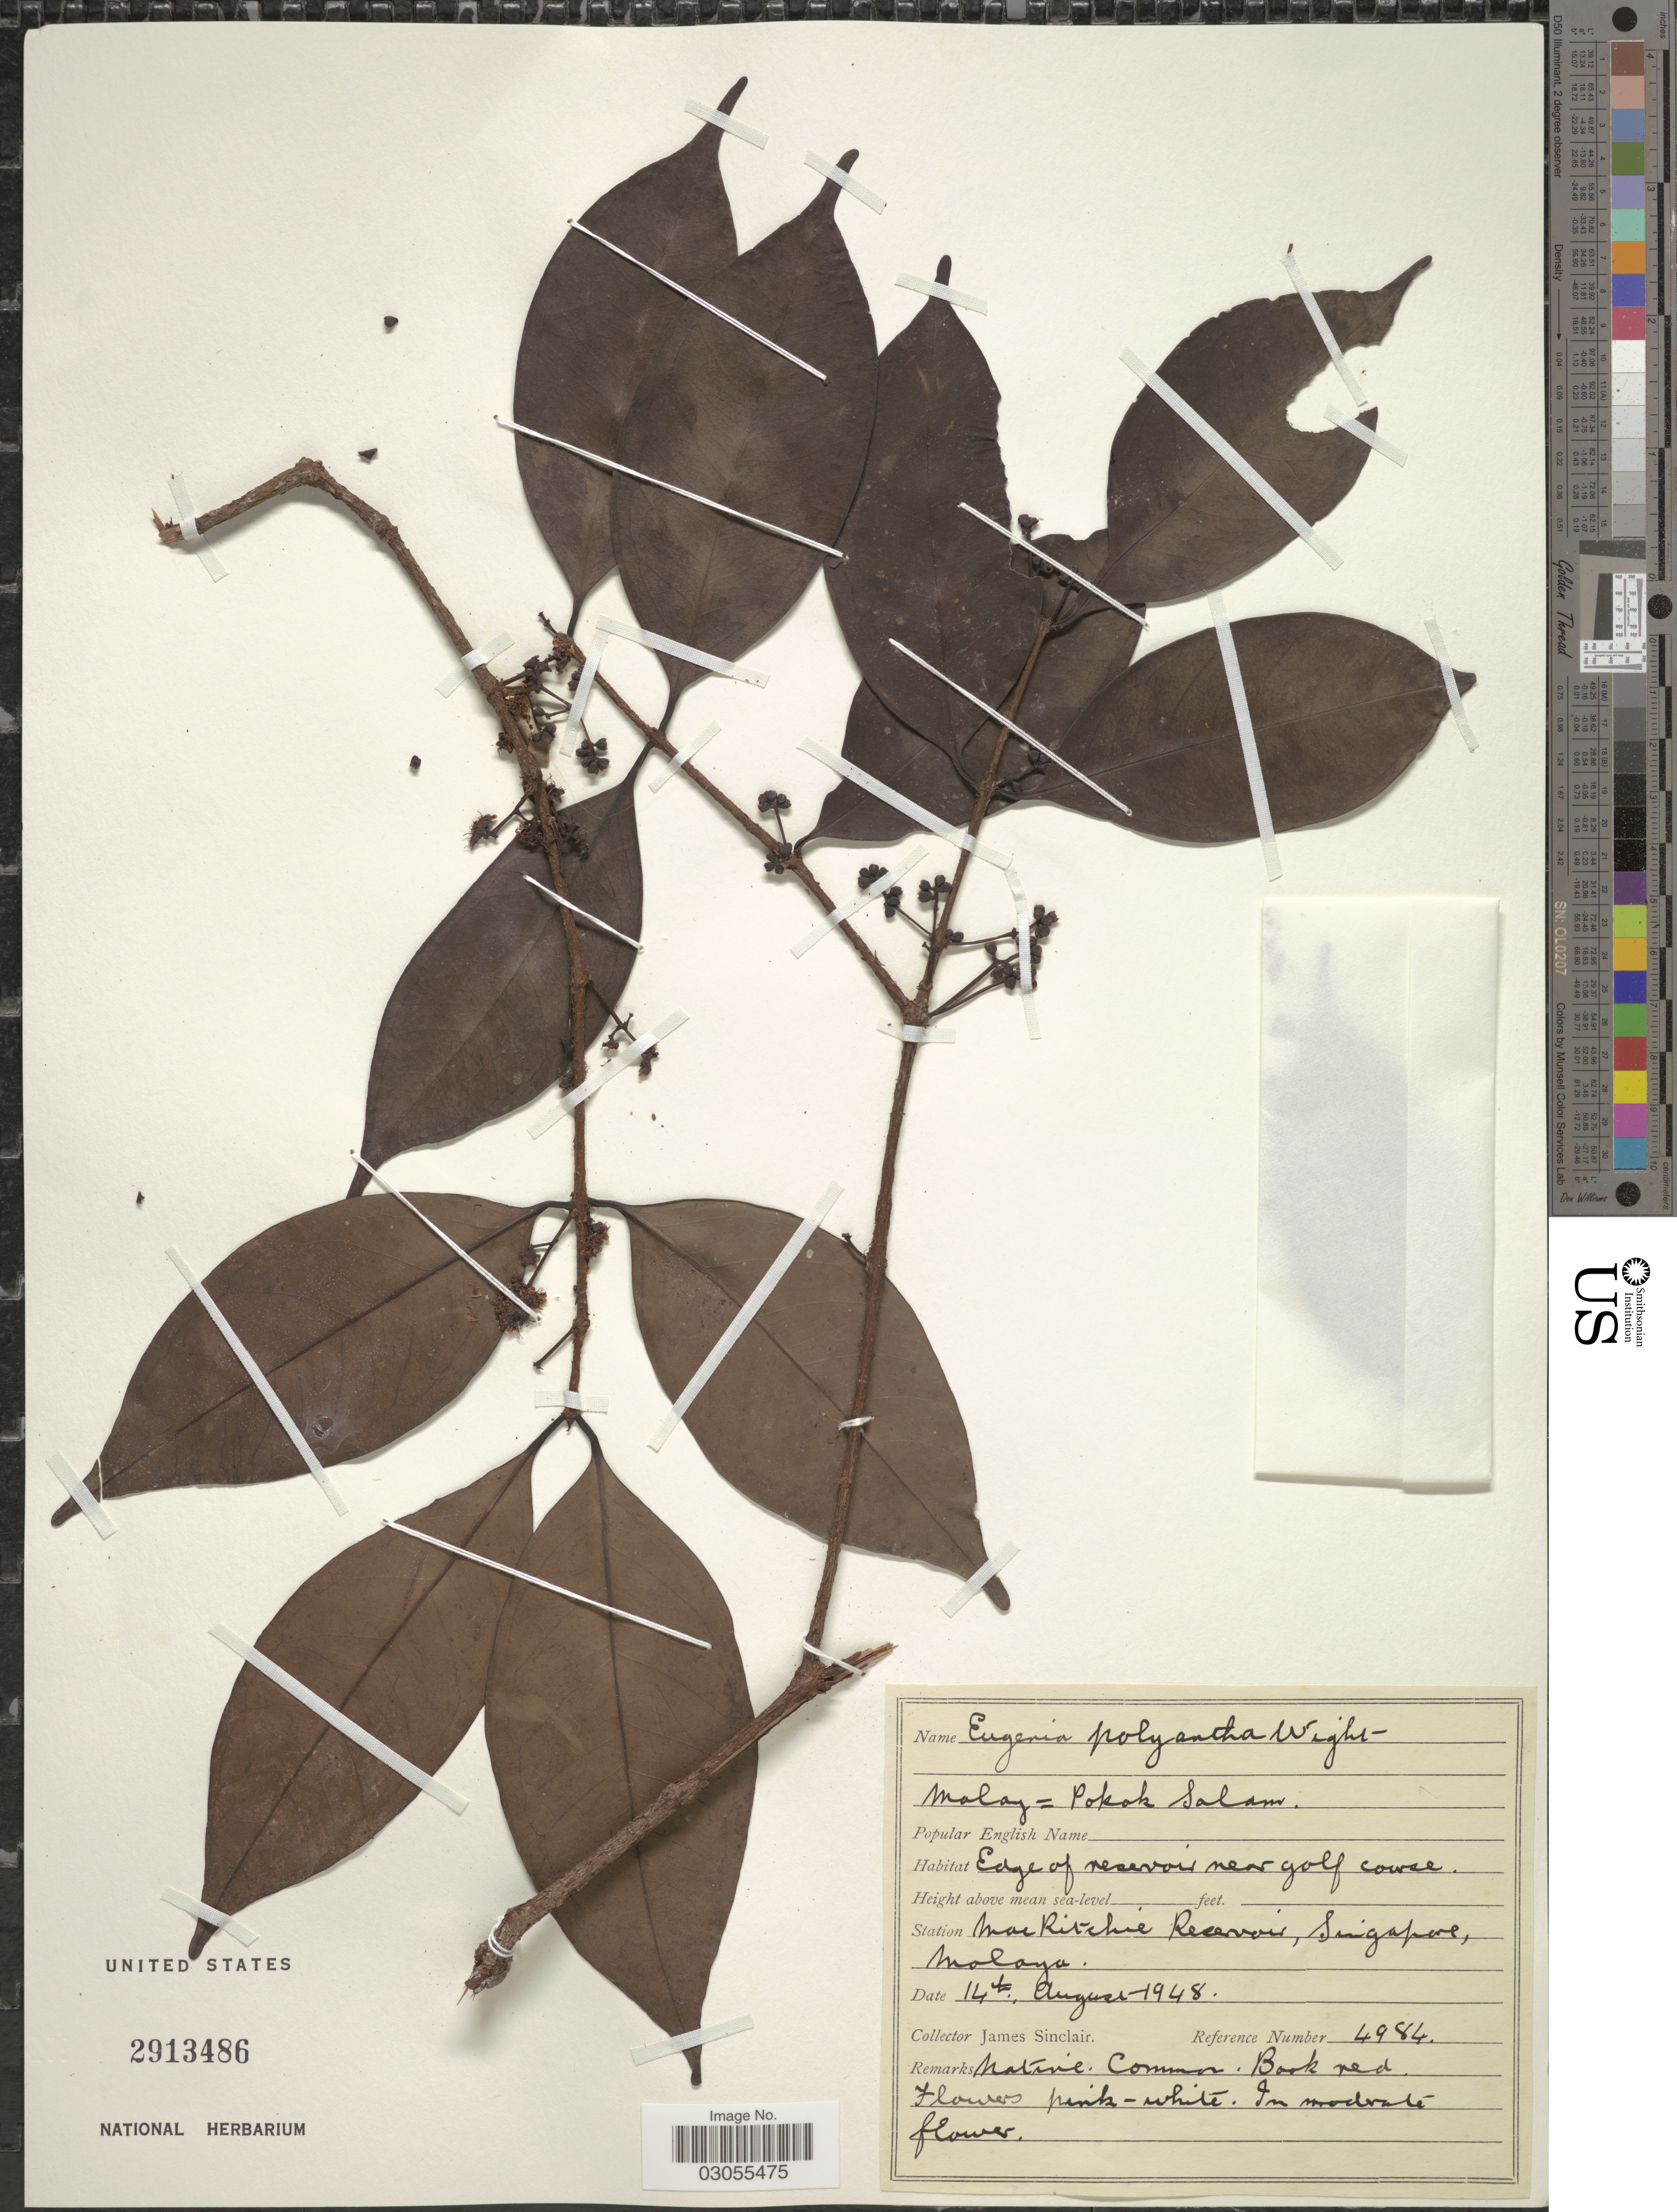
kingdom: Plantae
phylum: Tracheophyta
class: Magnoliopsida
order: Myrtales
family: Myrtaceae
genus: Syzygium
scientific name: Syzygium polyanthum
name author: (Wight) Walp.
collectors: J. Sinclair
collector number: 4984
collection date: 1948-08-14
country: Singapore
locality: MacRitchie Reservoir, Malaya.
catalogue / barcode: US 2913486